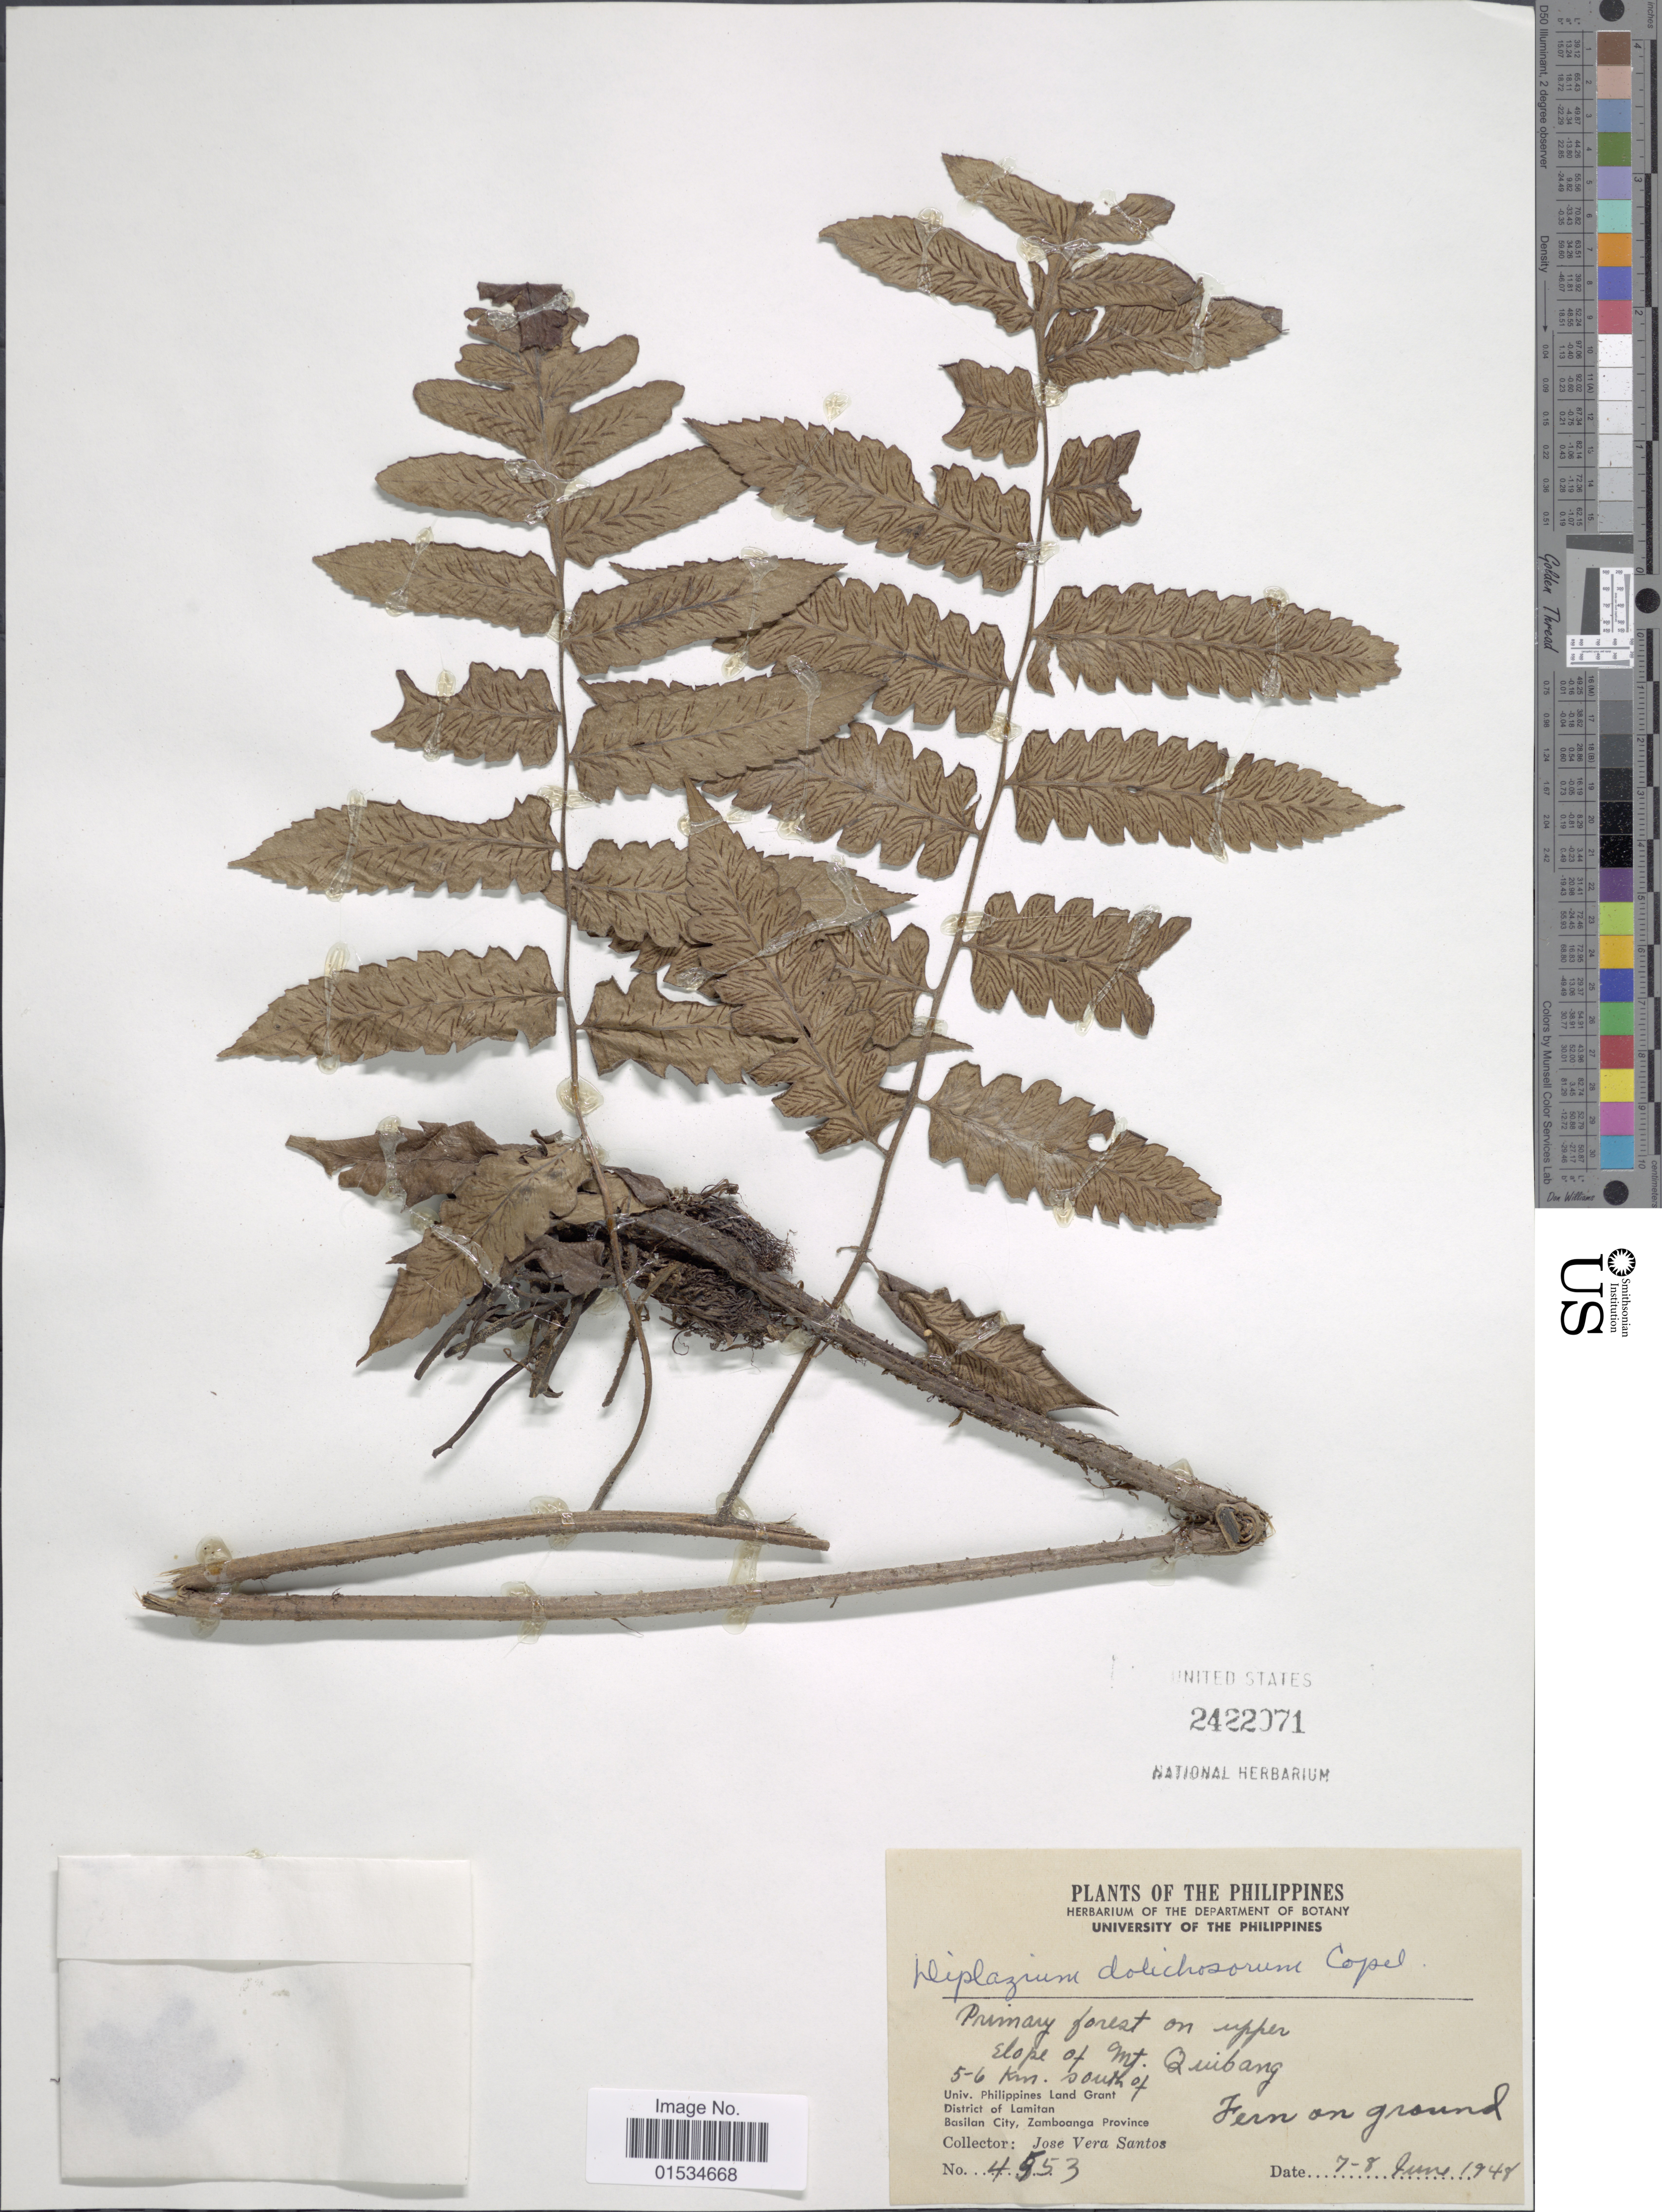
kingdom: Plantae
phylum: Tracheophyta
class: Polypodiopsida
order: Polypodiales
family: Athyriaceae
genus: Diplazium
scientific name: Diplazium dolichosorum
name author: Copel.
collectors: J. V. Santos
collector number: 4953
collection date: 1948-06-07/1948-06-08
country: Philippines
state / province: Zamboanga Peninsula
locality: Upper slope of Mt. Quibang 5-6 km, south of Univ. Philippines Land Grant, District of Lamitan Basilan City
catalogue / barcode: US 2422071